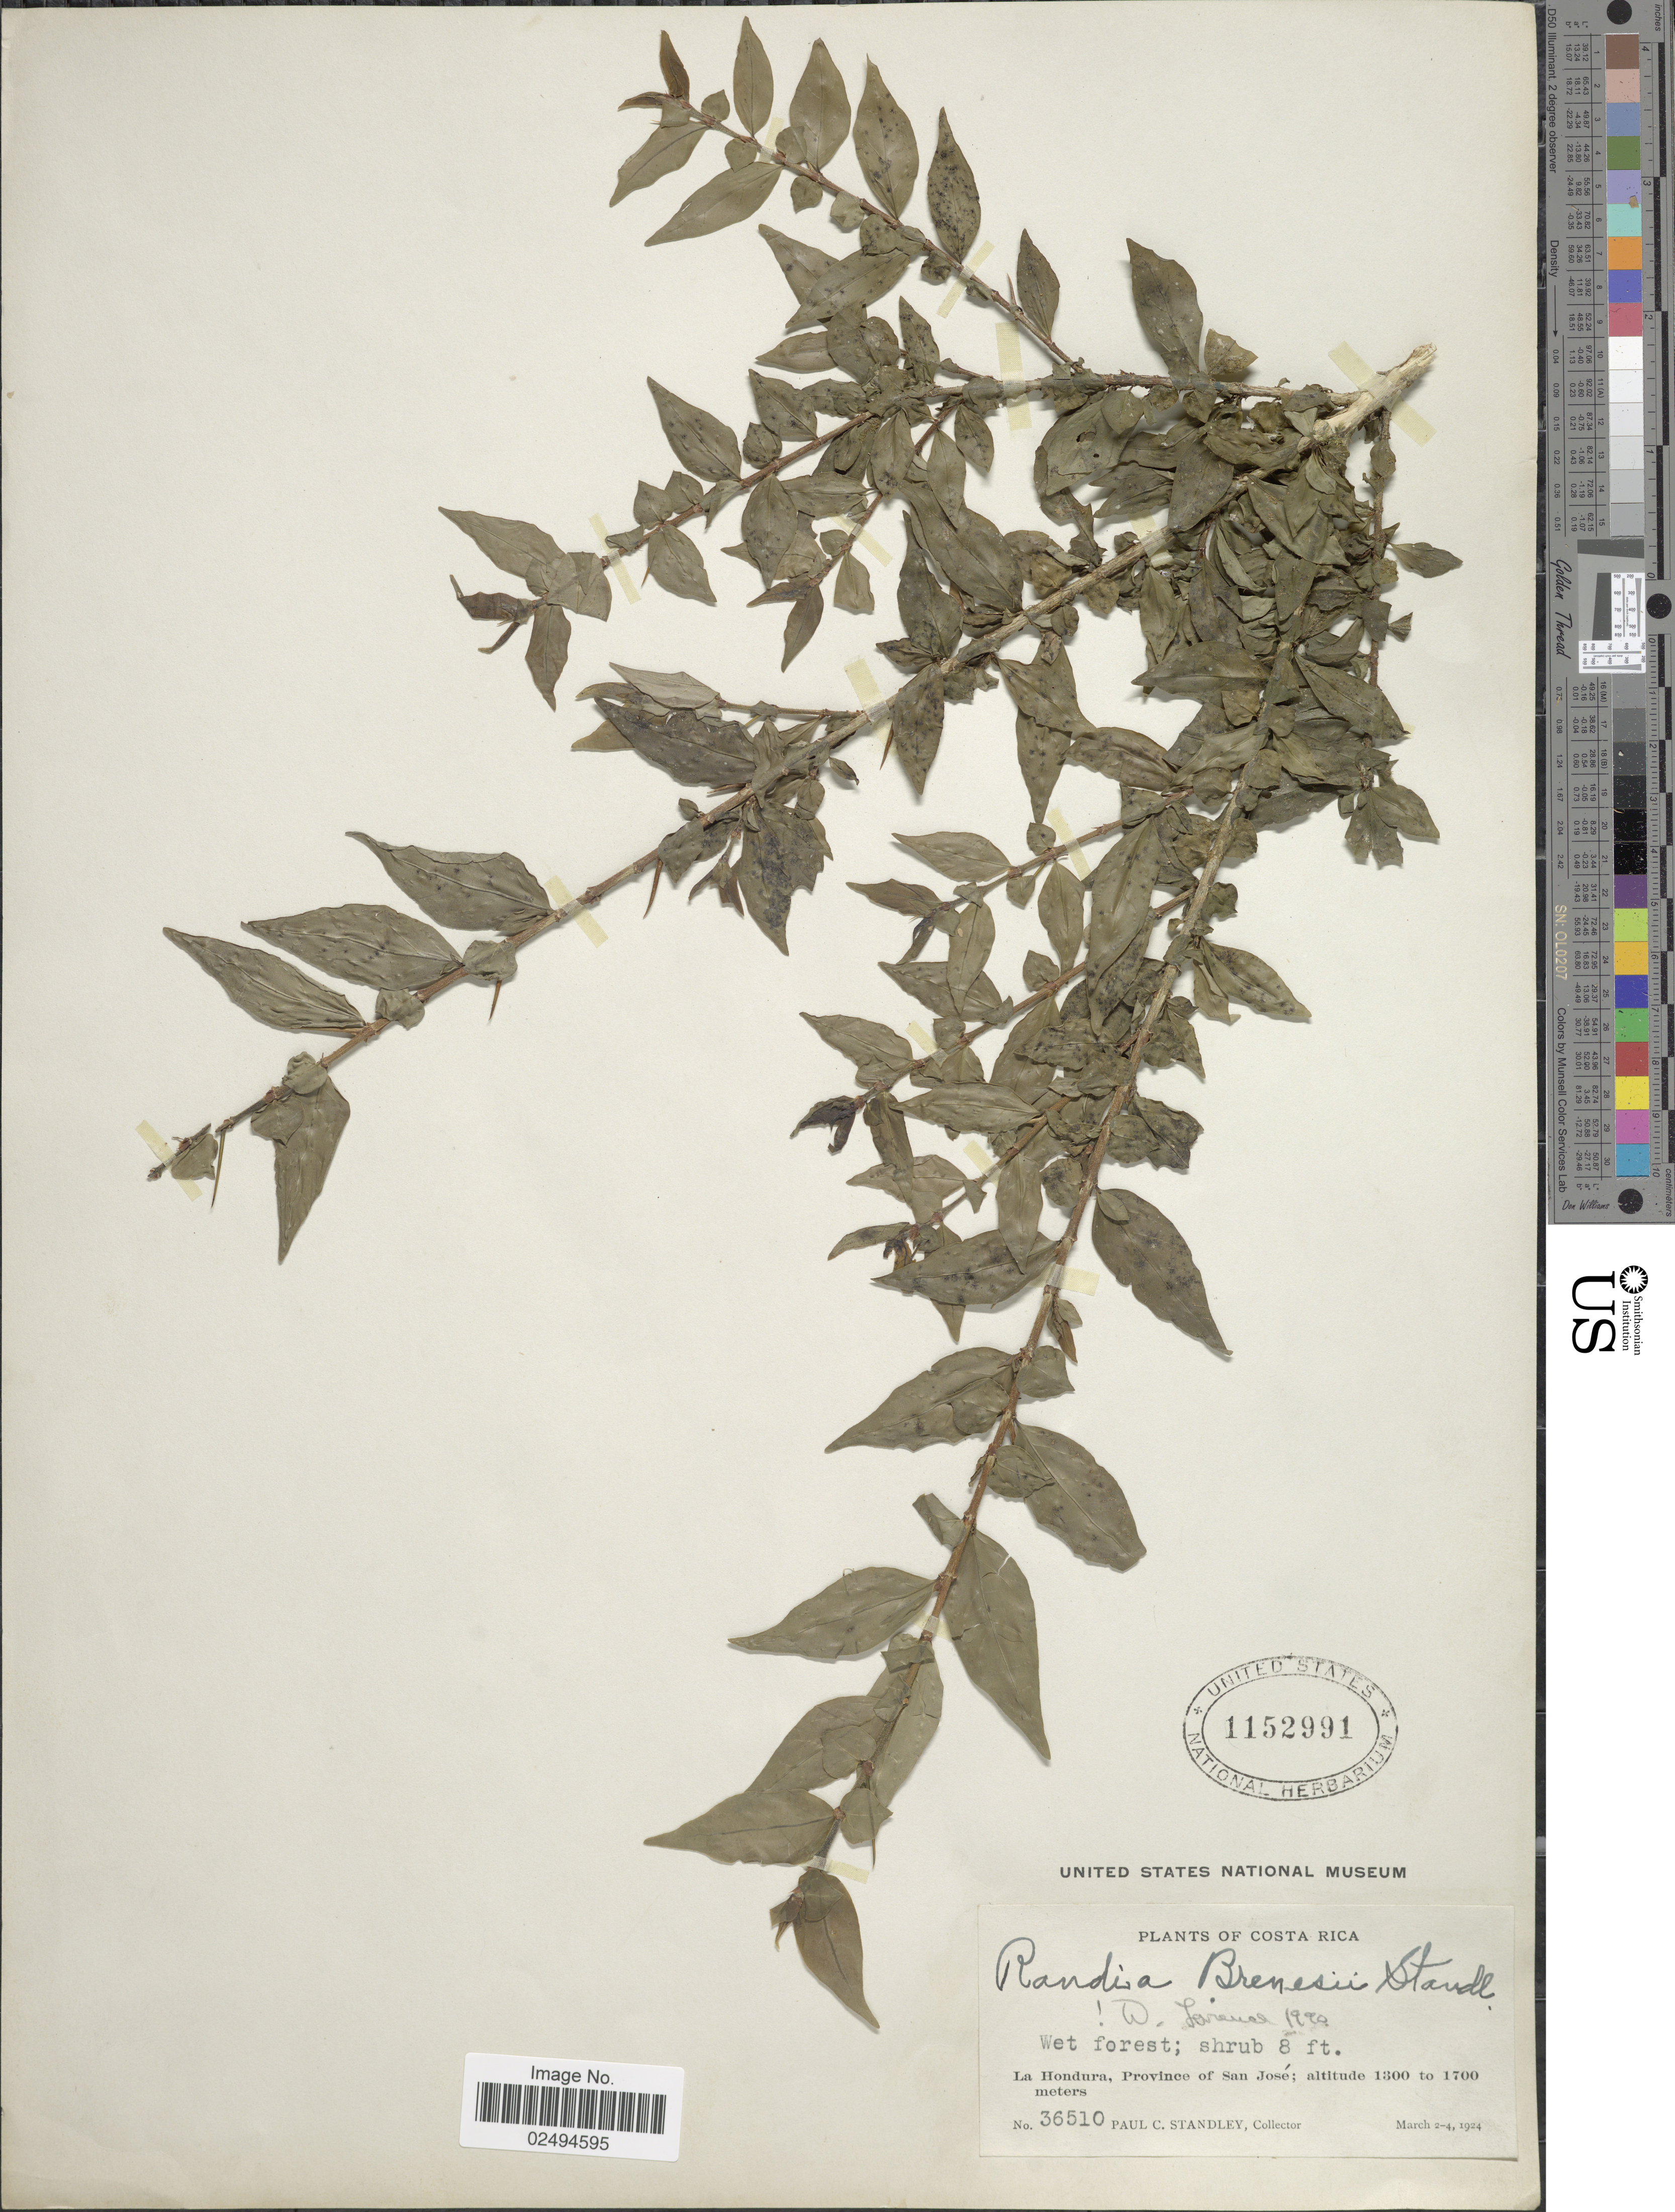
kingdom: Plantae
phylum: Tracheophyta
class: Magnoliopsida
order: Gentianales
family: Rubiaceae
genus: Randia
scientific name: Randia brenesii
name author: Standl.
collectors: P. C. Standley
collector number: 36510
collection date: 1924-03-02/1924-03-04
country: Costa Rica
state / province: San José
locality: La Hondura, Province of San Jose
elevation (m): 1300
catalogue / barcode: US 1152991